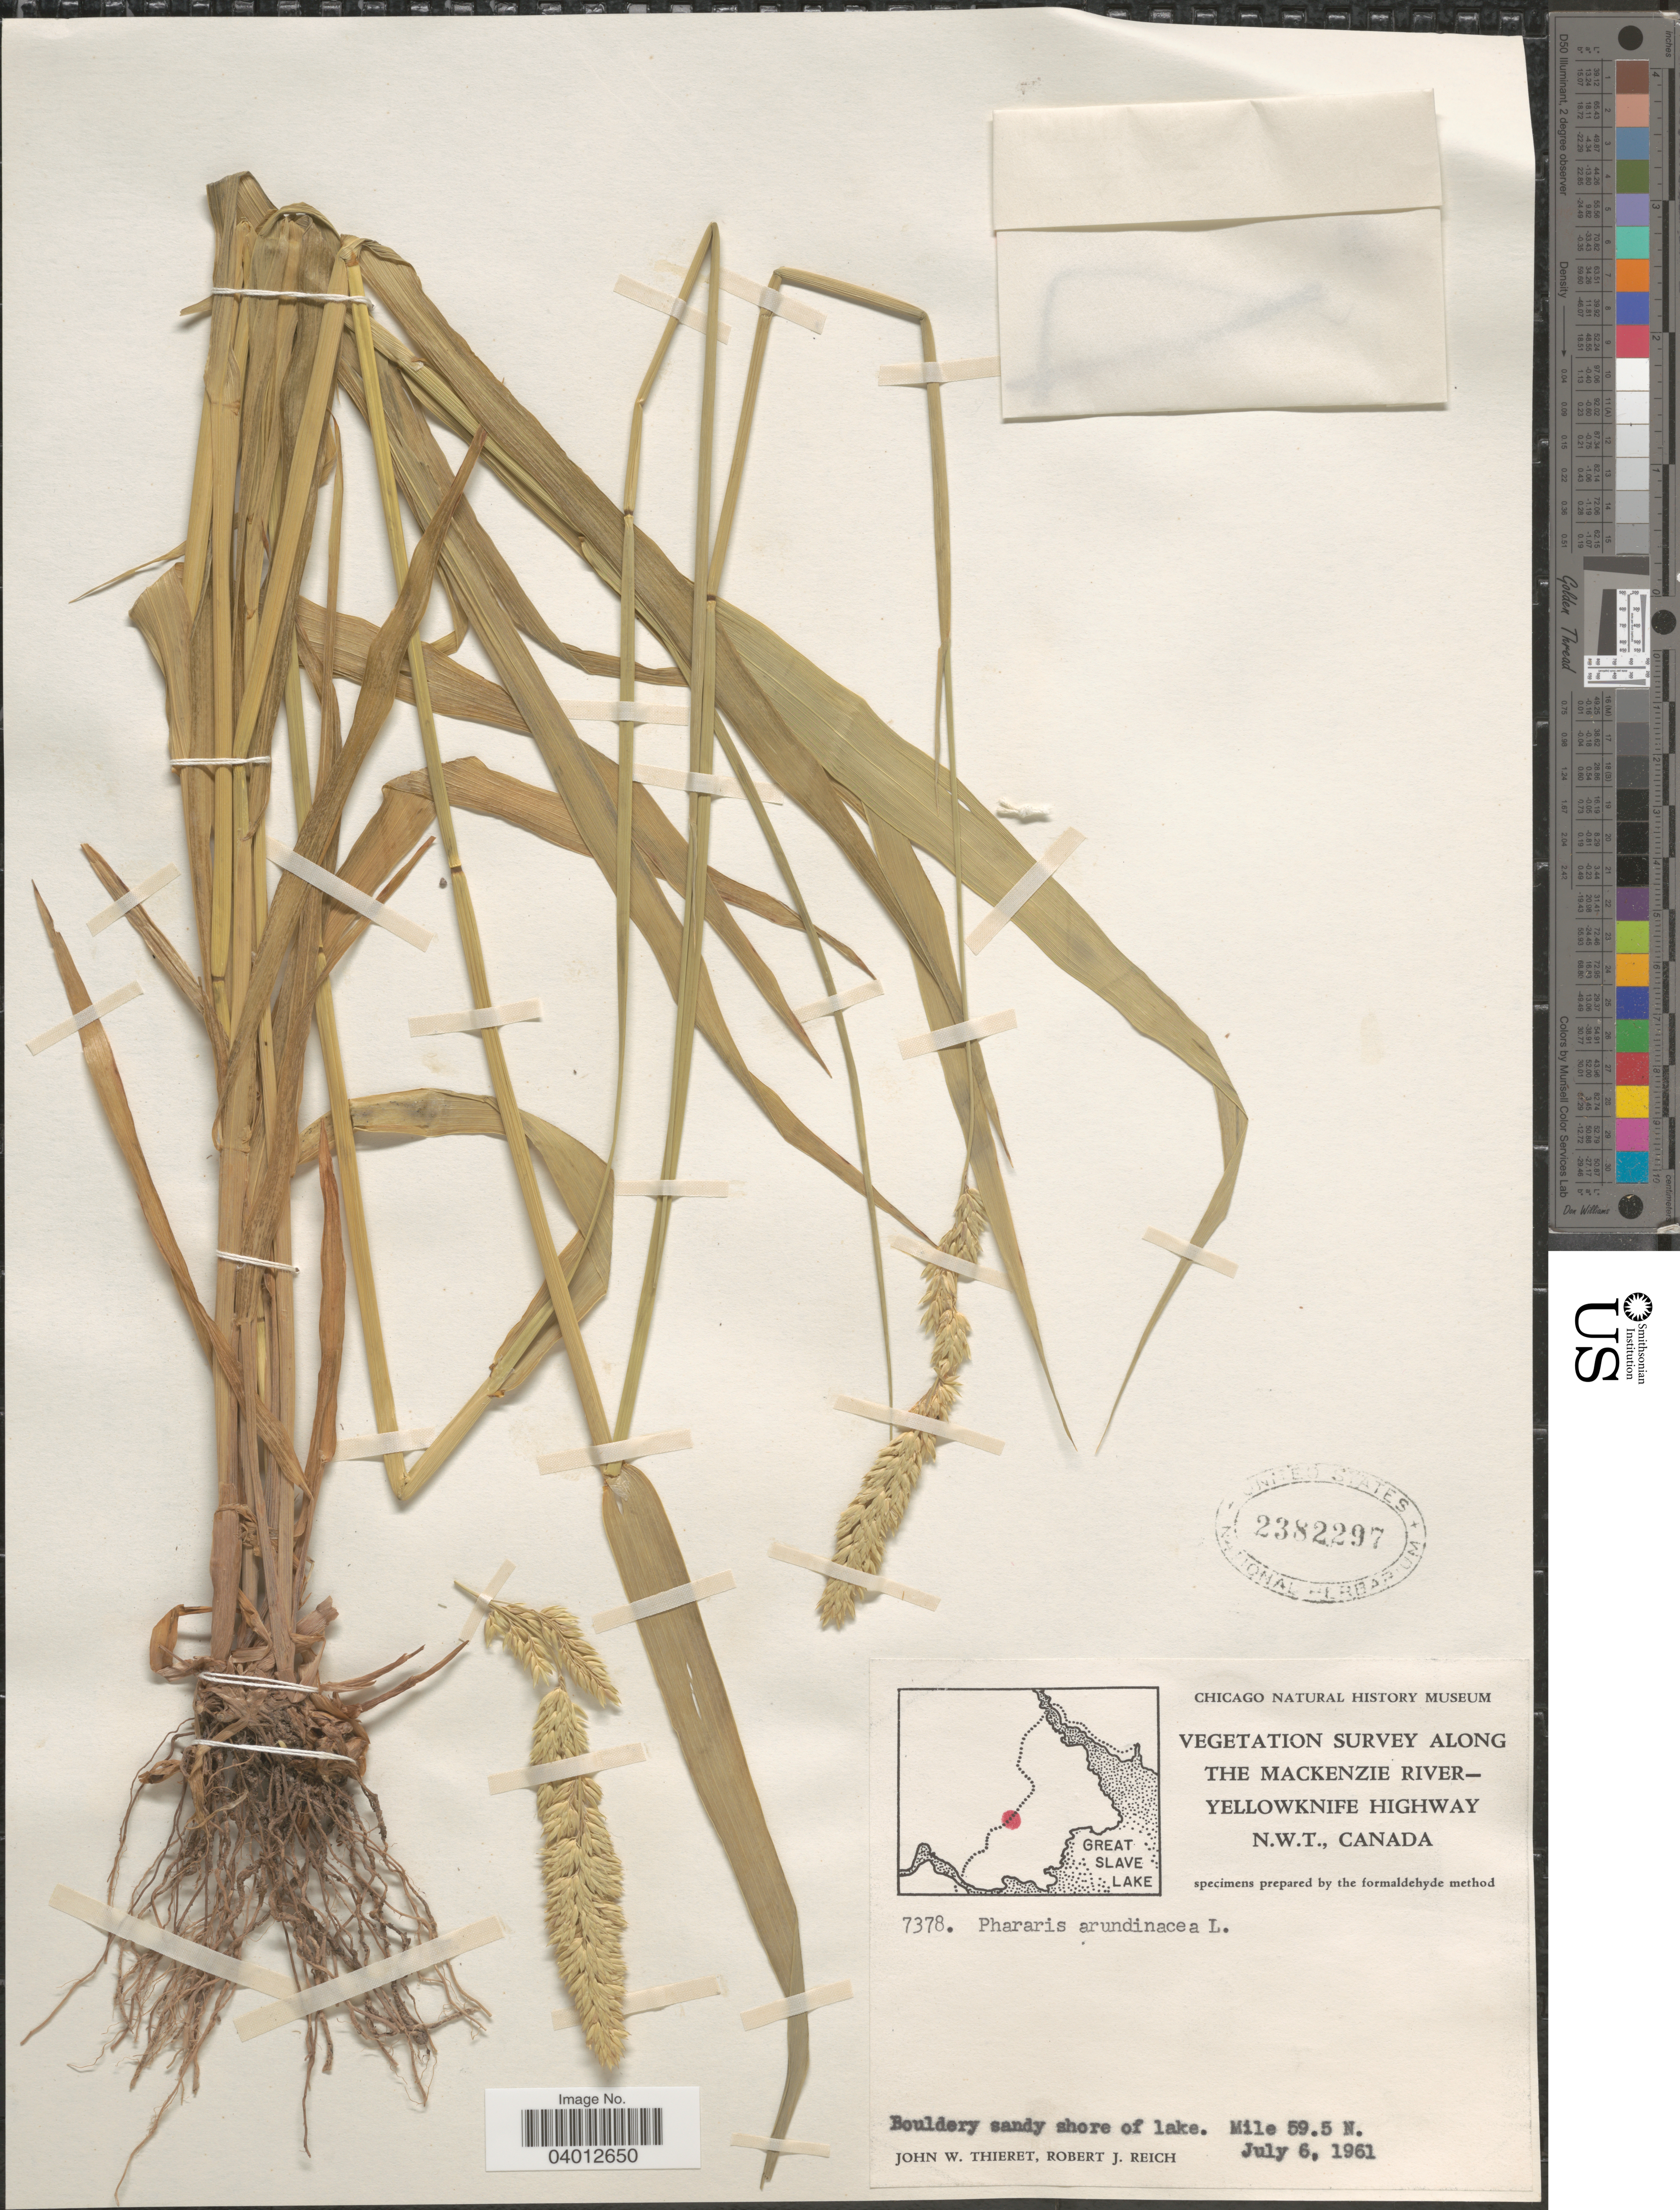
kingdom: Plantae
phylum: Tracheophyta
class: Liliopsida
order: Poales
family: Poaceae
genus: Phalaris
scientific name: Phalaris arundinacea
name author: L.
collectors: J. W. Thieret & R. Reich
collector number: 7378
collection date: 1961-07-06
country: Canada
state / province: Northwest Territories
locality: Along the Mackenzie River - Yellowknife Highway. Mile 59.5 N.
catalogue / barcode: US 2382297